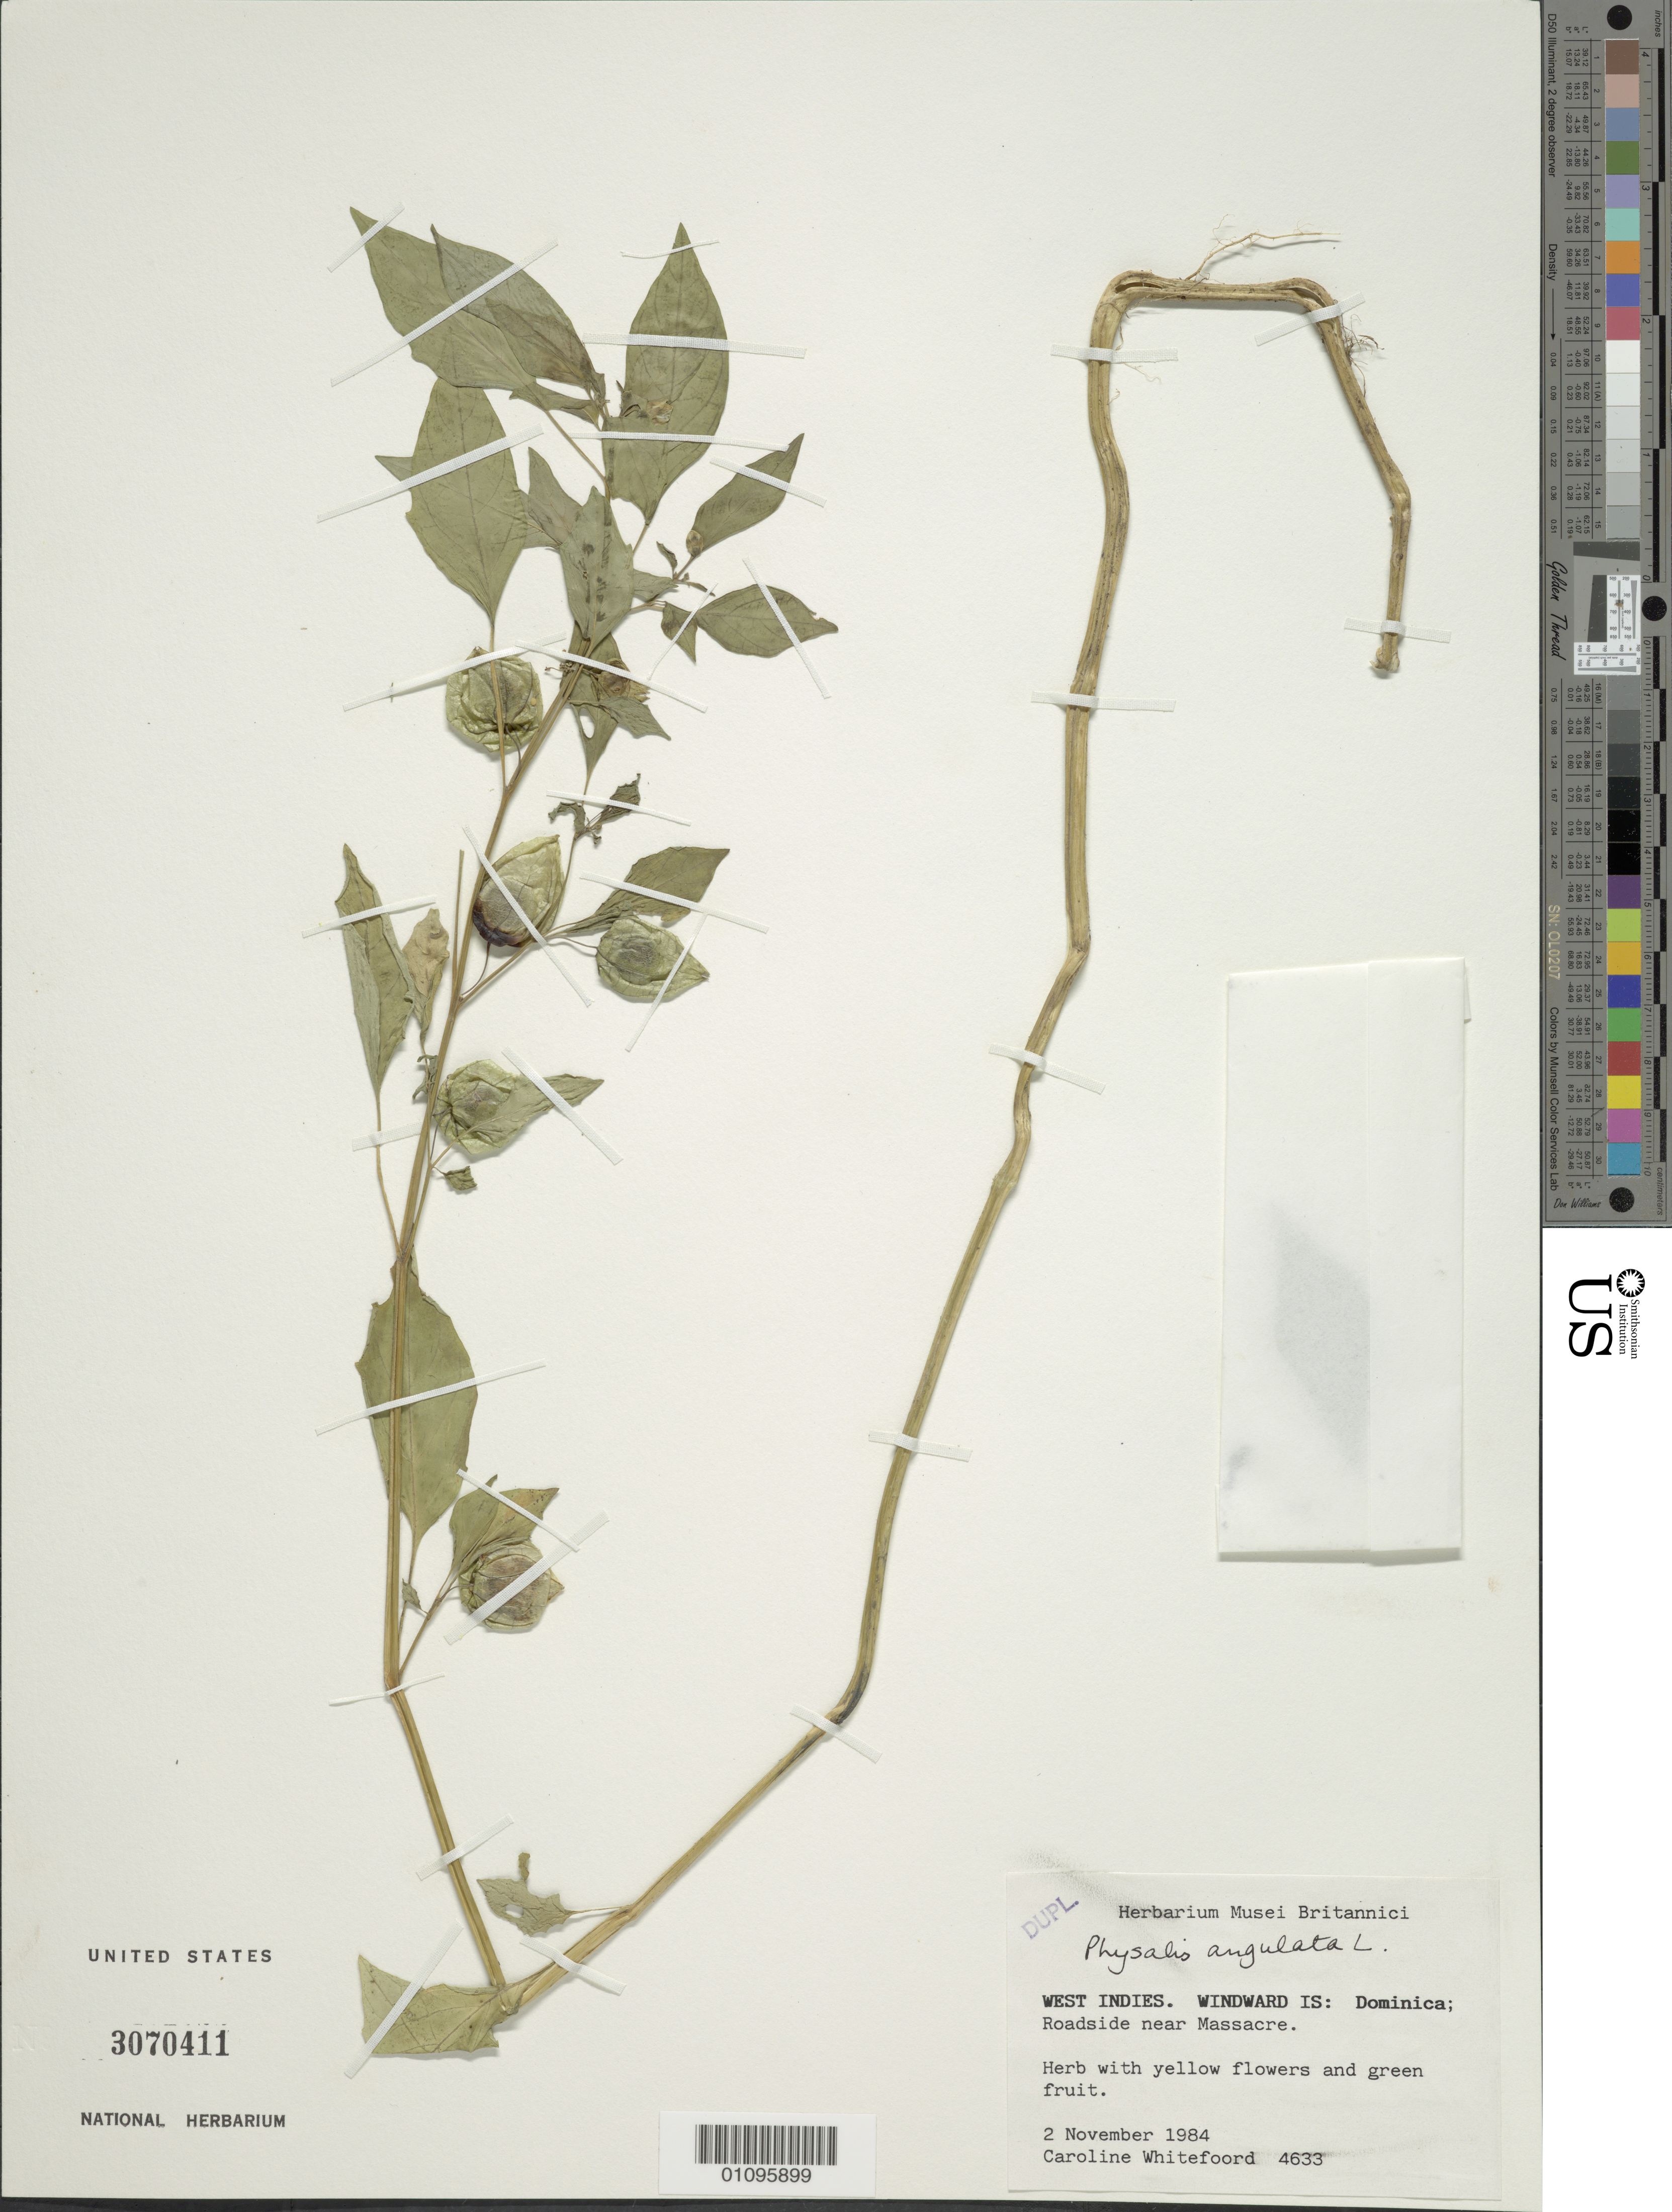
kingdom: Plantae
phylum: Tracheophyta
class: Magnoliopsida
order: Solanales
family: Solanaceae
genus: Physalis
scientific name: Physalis angulata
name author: L.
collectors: C. Whitefoord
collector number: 4633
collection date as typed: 02 Nov 1984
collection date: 1984-11-02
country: Dominica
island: Dominica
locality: Massacre, near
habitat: Roadside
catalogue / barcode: US 3070411